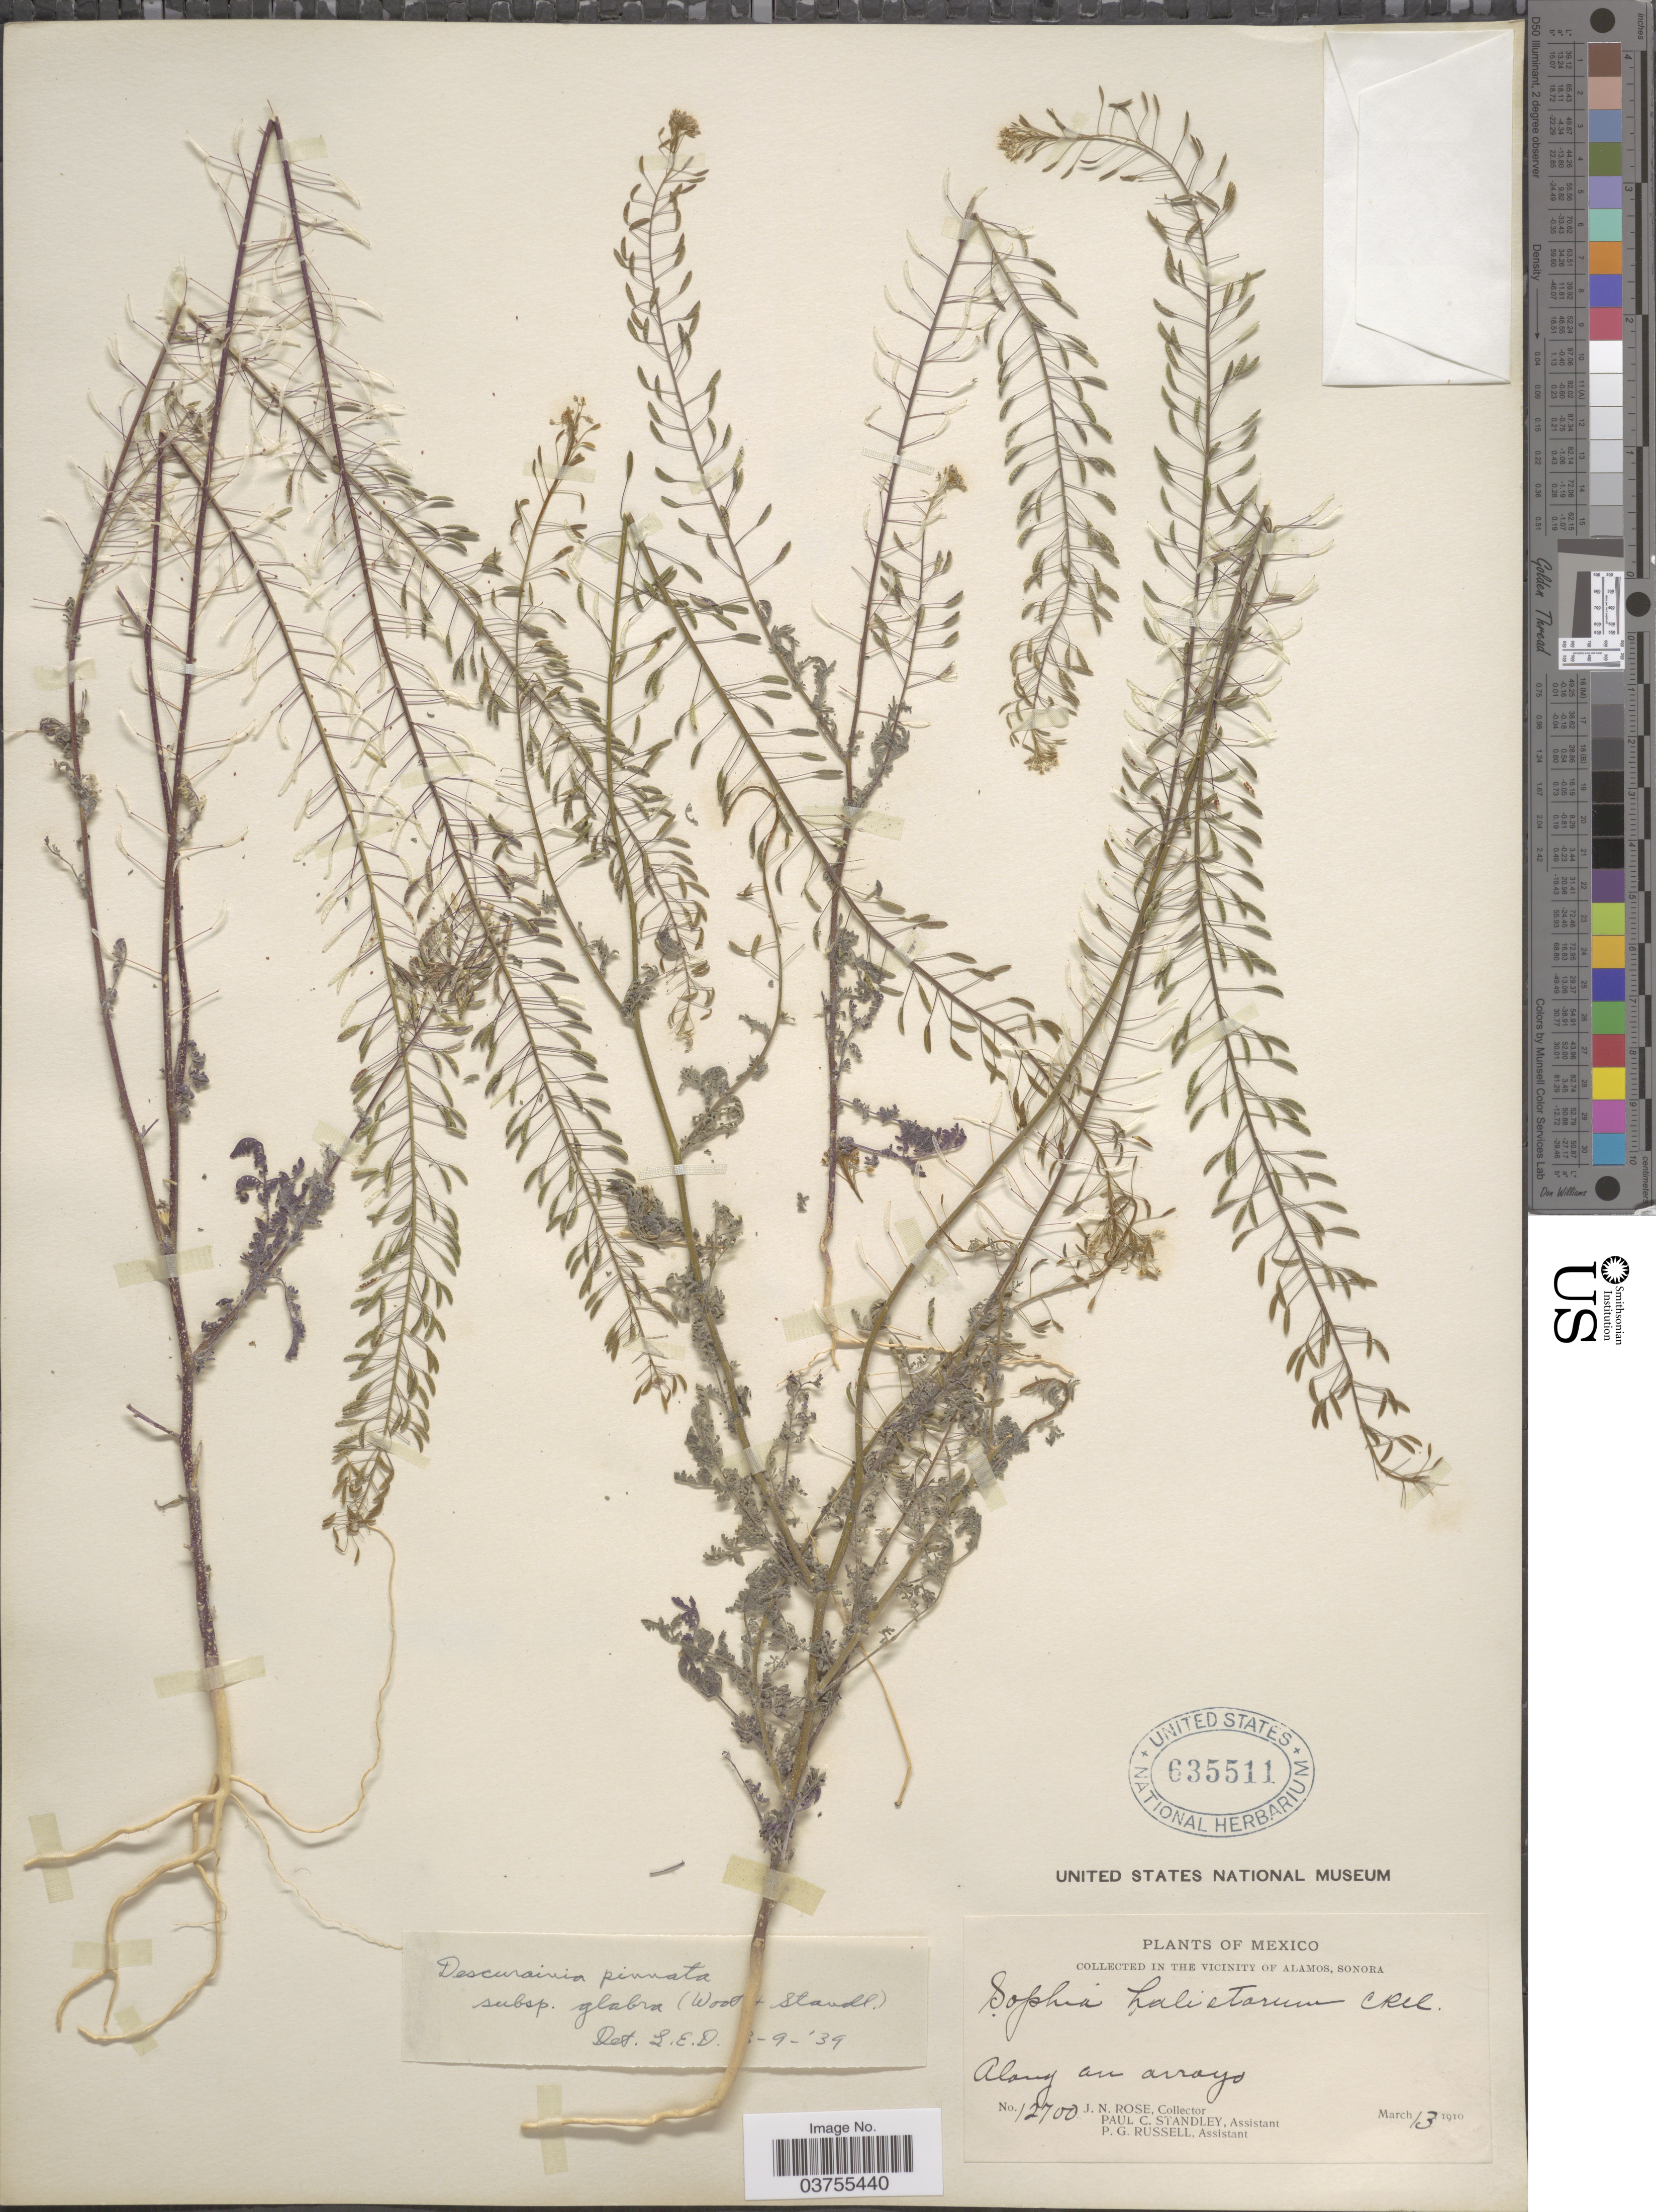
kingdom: Plantae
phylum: Tracheophyta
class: Magnoliopsida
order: Brassicales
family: Brassicaceae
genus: Descurainia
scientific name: Descurainia pinnata subsp. glabra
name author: (Wooton & Standl.) Detling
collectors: J. N. Rose, P. C. Standley & P. G. Russell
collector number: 12700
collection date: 1910-03-13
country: Mexico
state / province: Sonora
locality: The vicinity of Alamos. Along an arrayo.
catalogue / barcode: US 635511